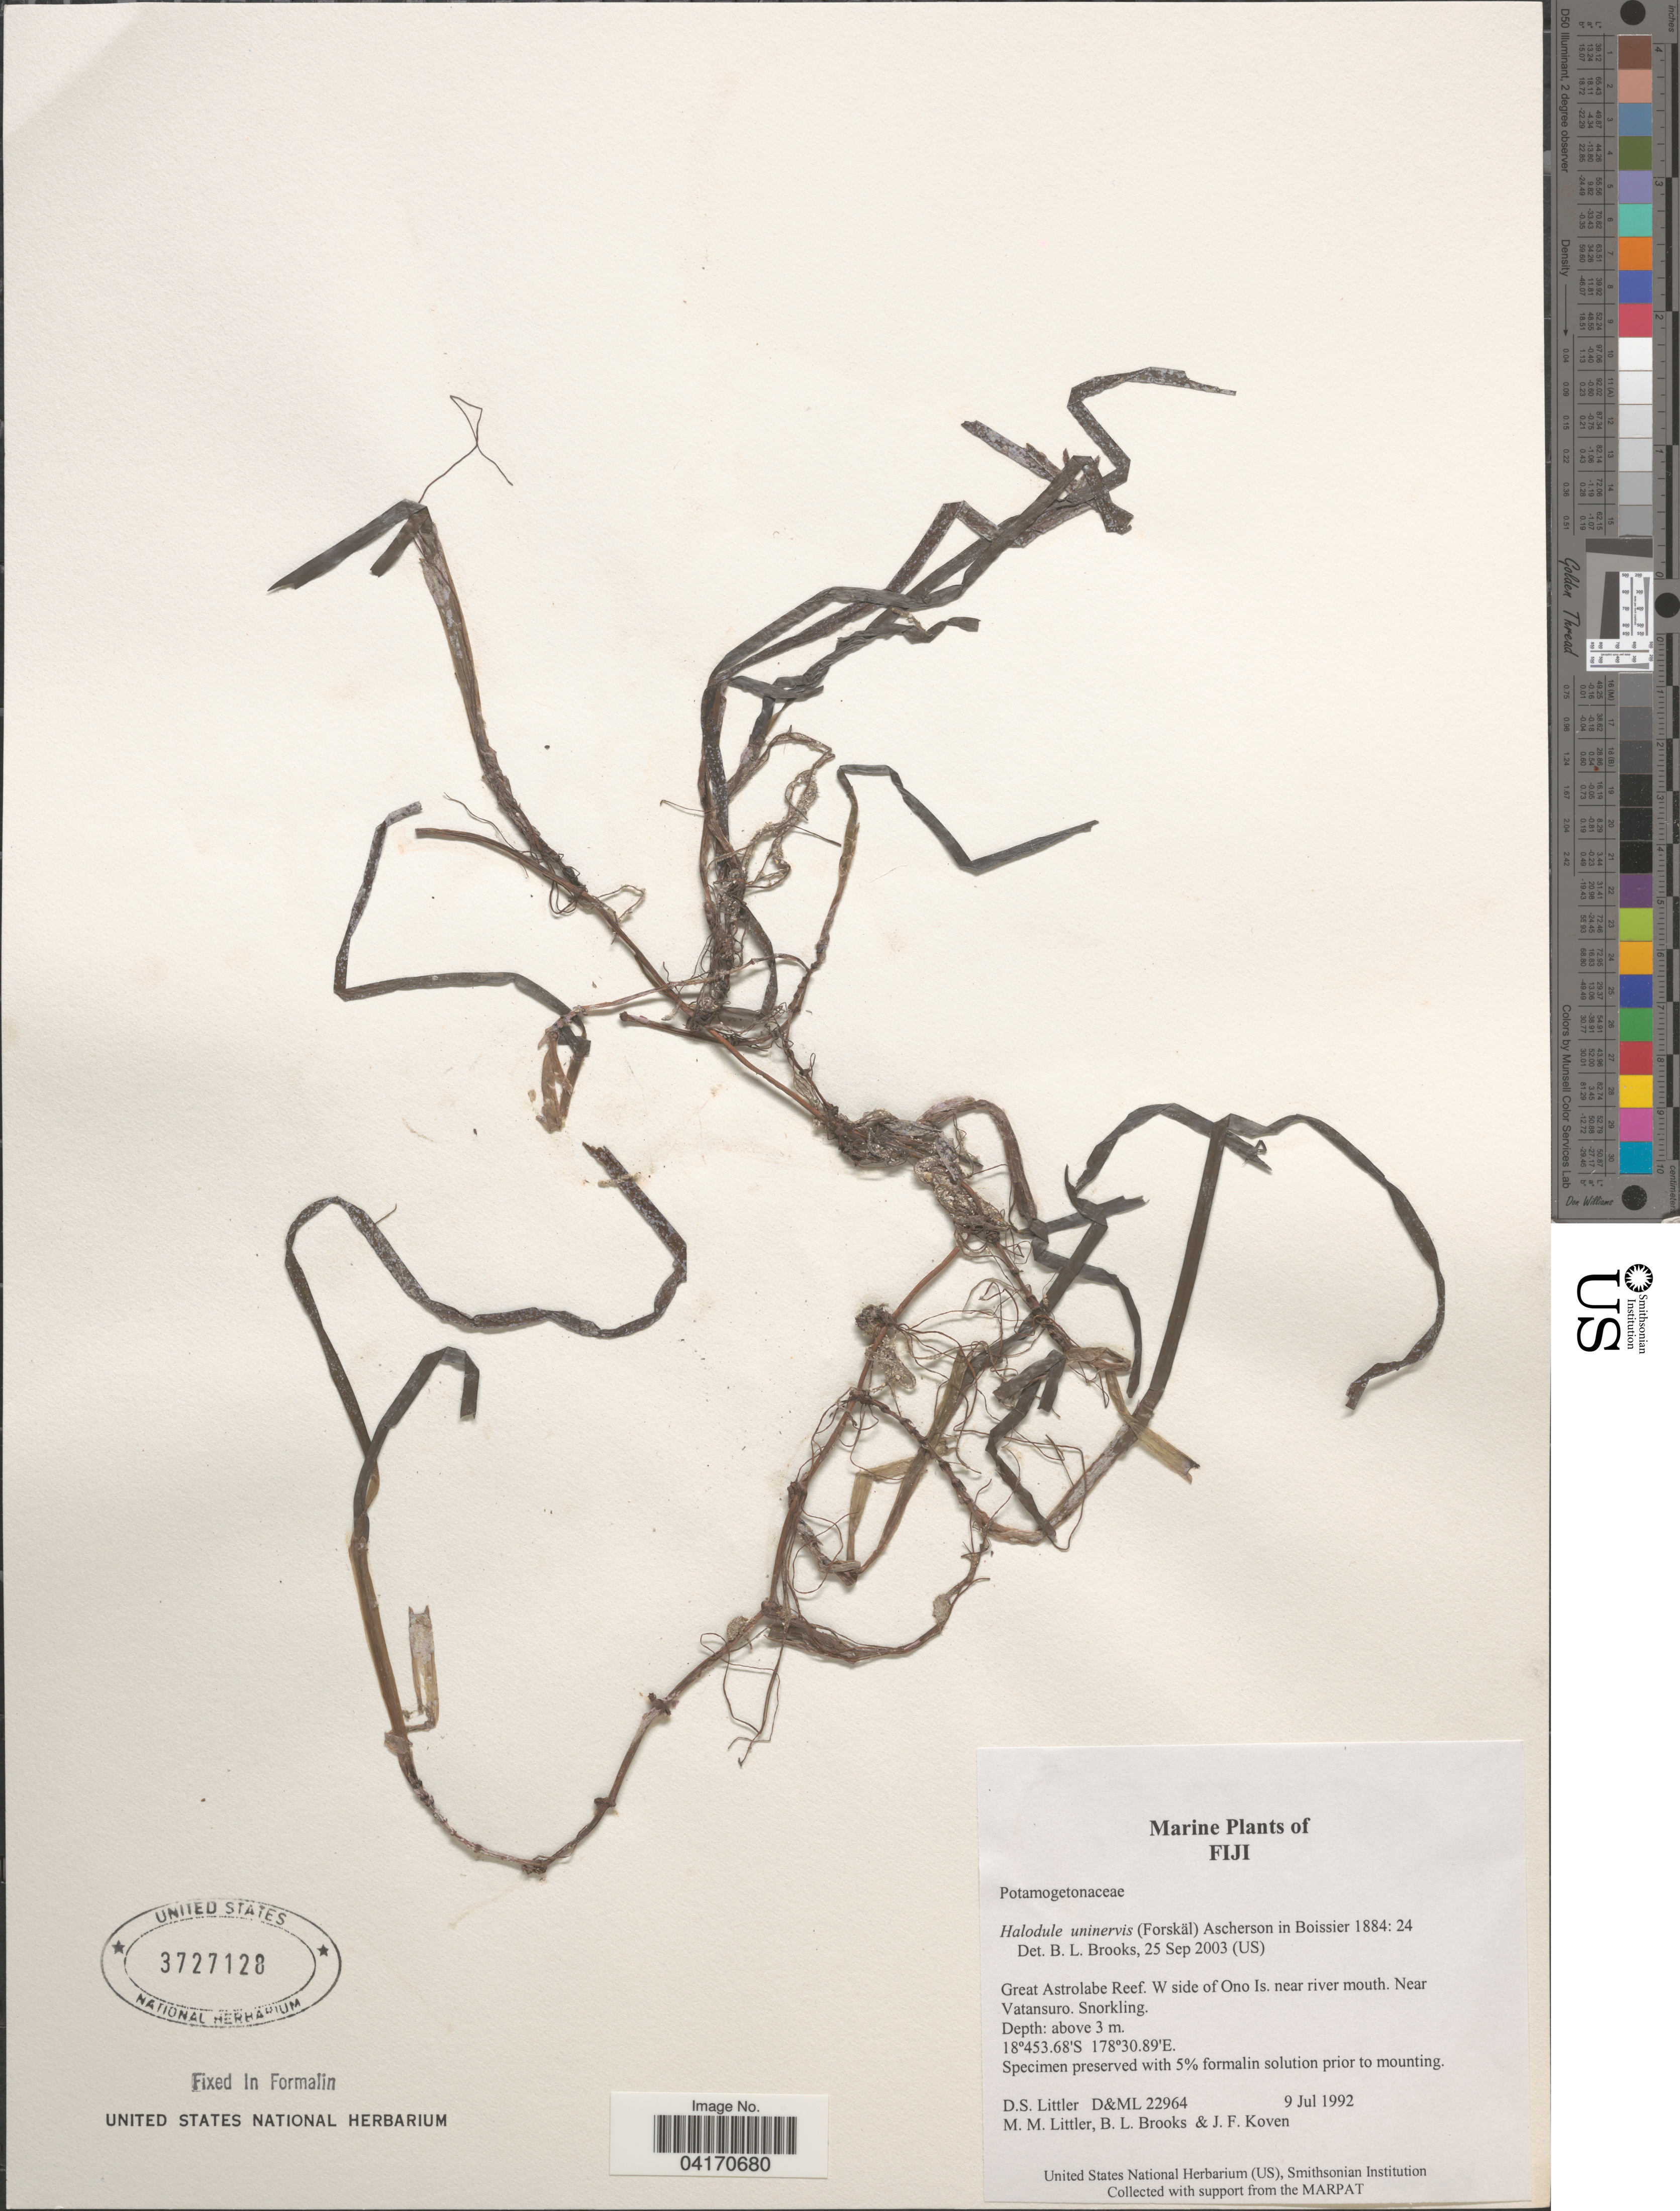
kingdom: Plantae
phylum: Tracheophyta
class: Liliopsida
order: Alismatales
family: Cymodoceaceae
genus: Halodule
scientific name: Halodule uninervis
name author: (Forssk.) Asch.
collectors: D. S. Littler, B. Brooks & J. Koven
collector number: D&ML 22964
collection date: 1992-07-09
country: Fiji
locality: Great Astrolabe Reef. W side of Ono Is. near river mouth. Near Vatansuro.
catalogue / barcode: US 3727128